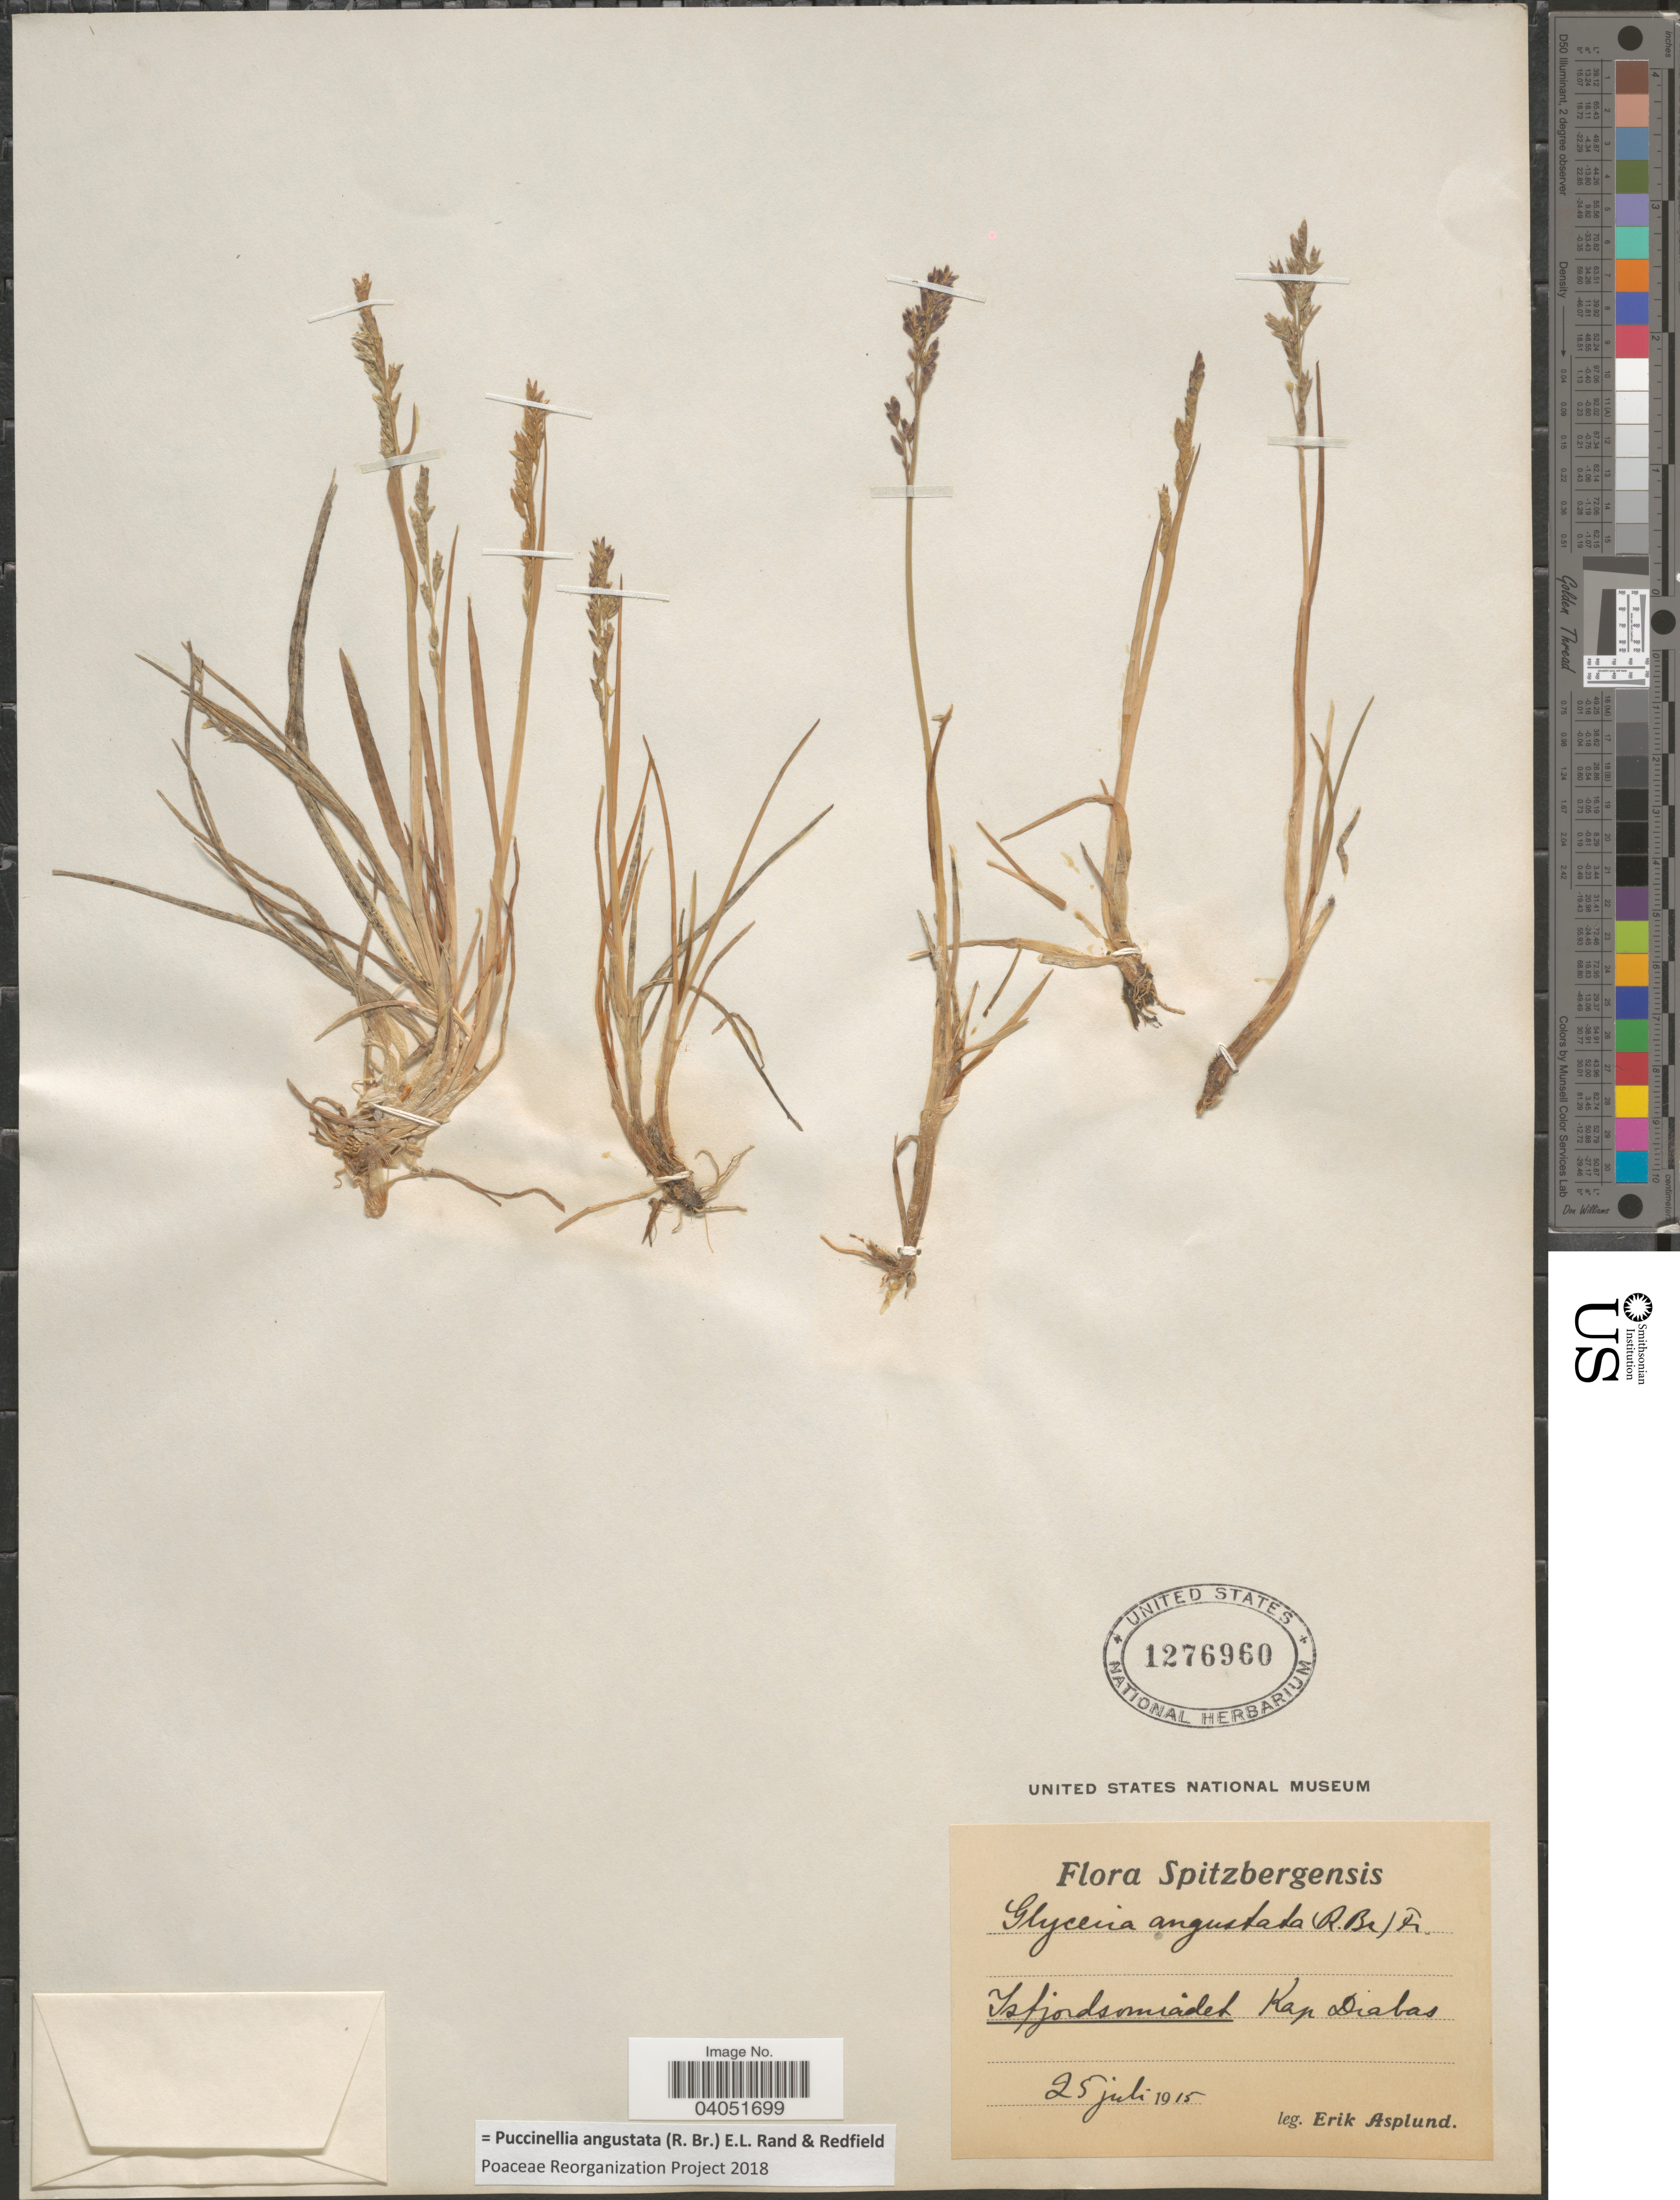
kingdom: Plantae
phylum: Tracheophyta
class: Liliopsida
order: Poales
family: Poaceae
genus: Puccinellia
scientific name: Puccinellia angustata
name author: (R. Br.) Nash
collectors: E. Asplund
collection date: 1915-07-25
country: Norway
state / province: Svalbard and Jan Mayen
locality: Spitzbergensis. Isfjordsomiadet Kap Diabas.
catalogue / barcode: US 1276960